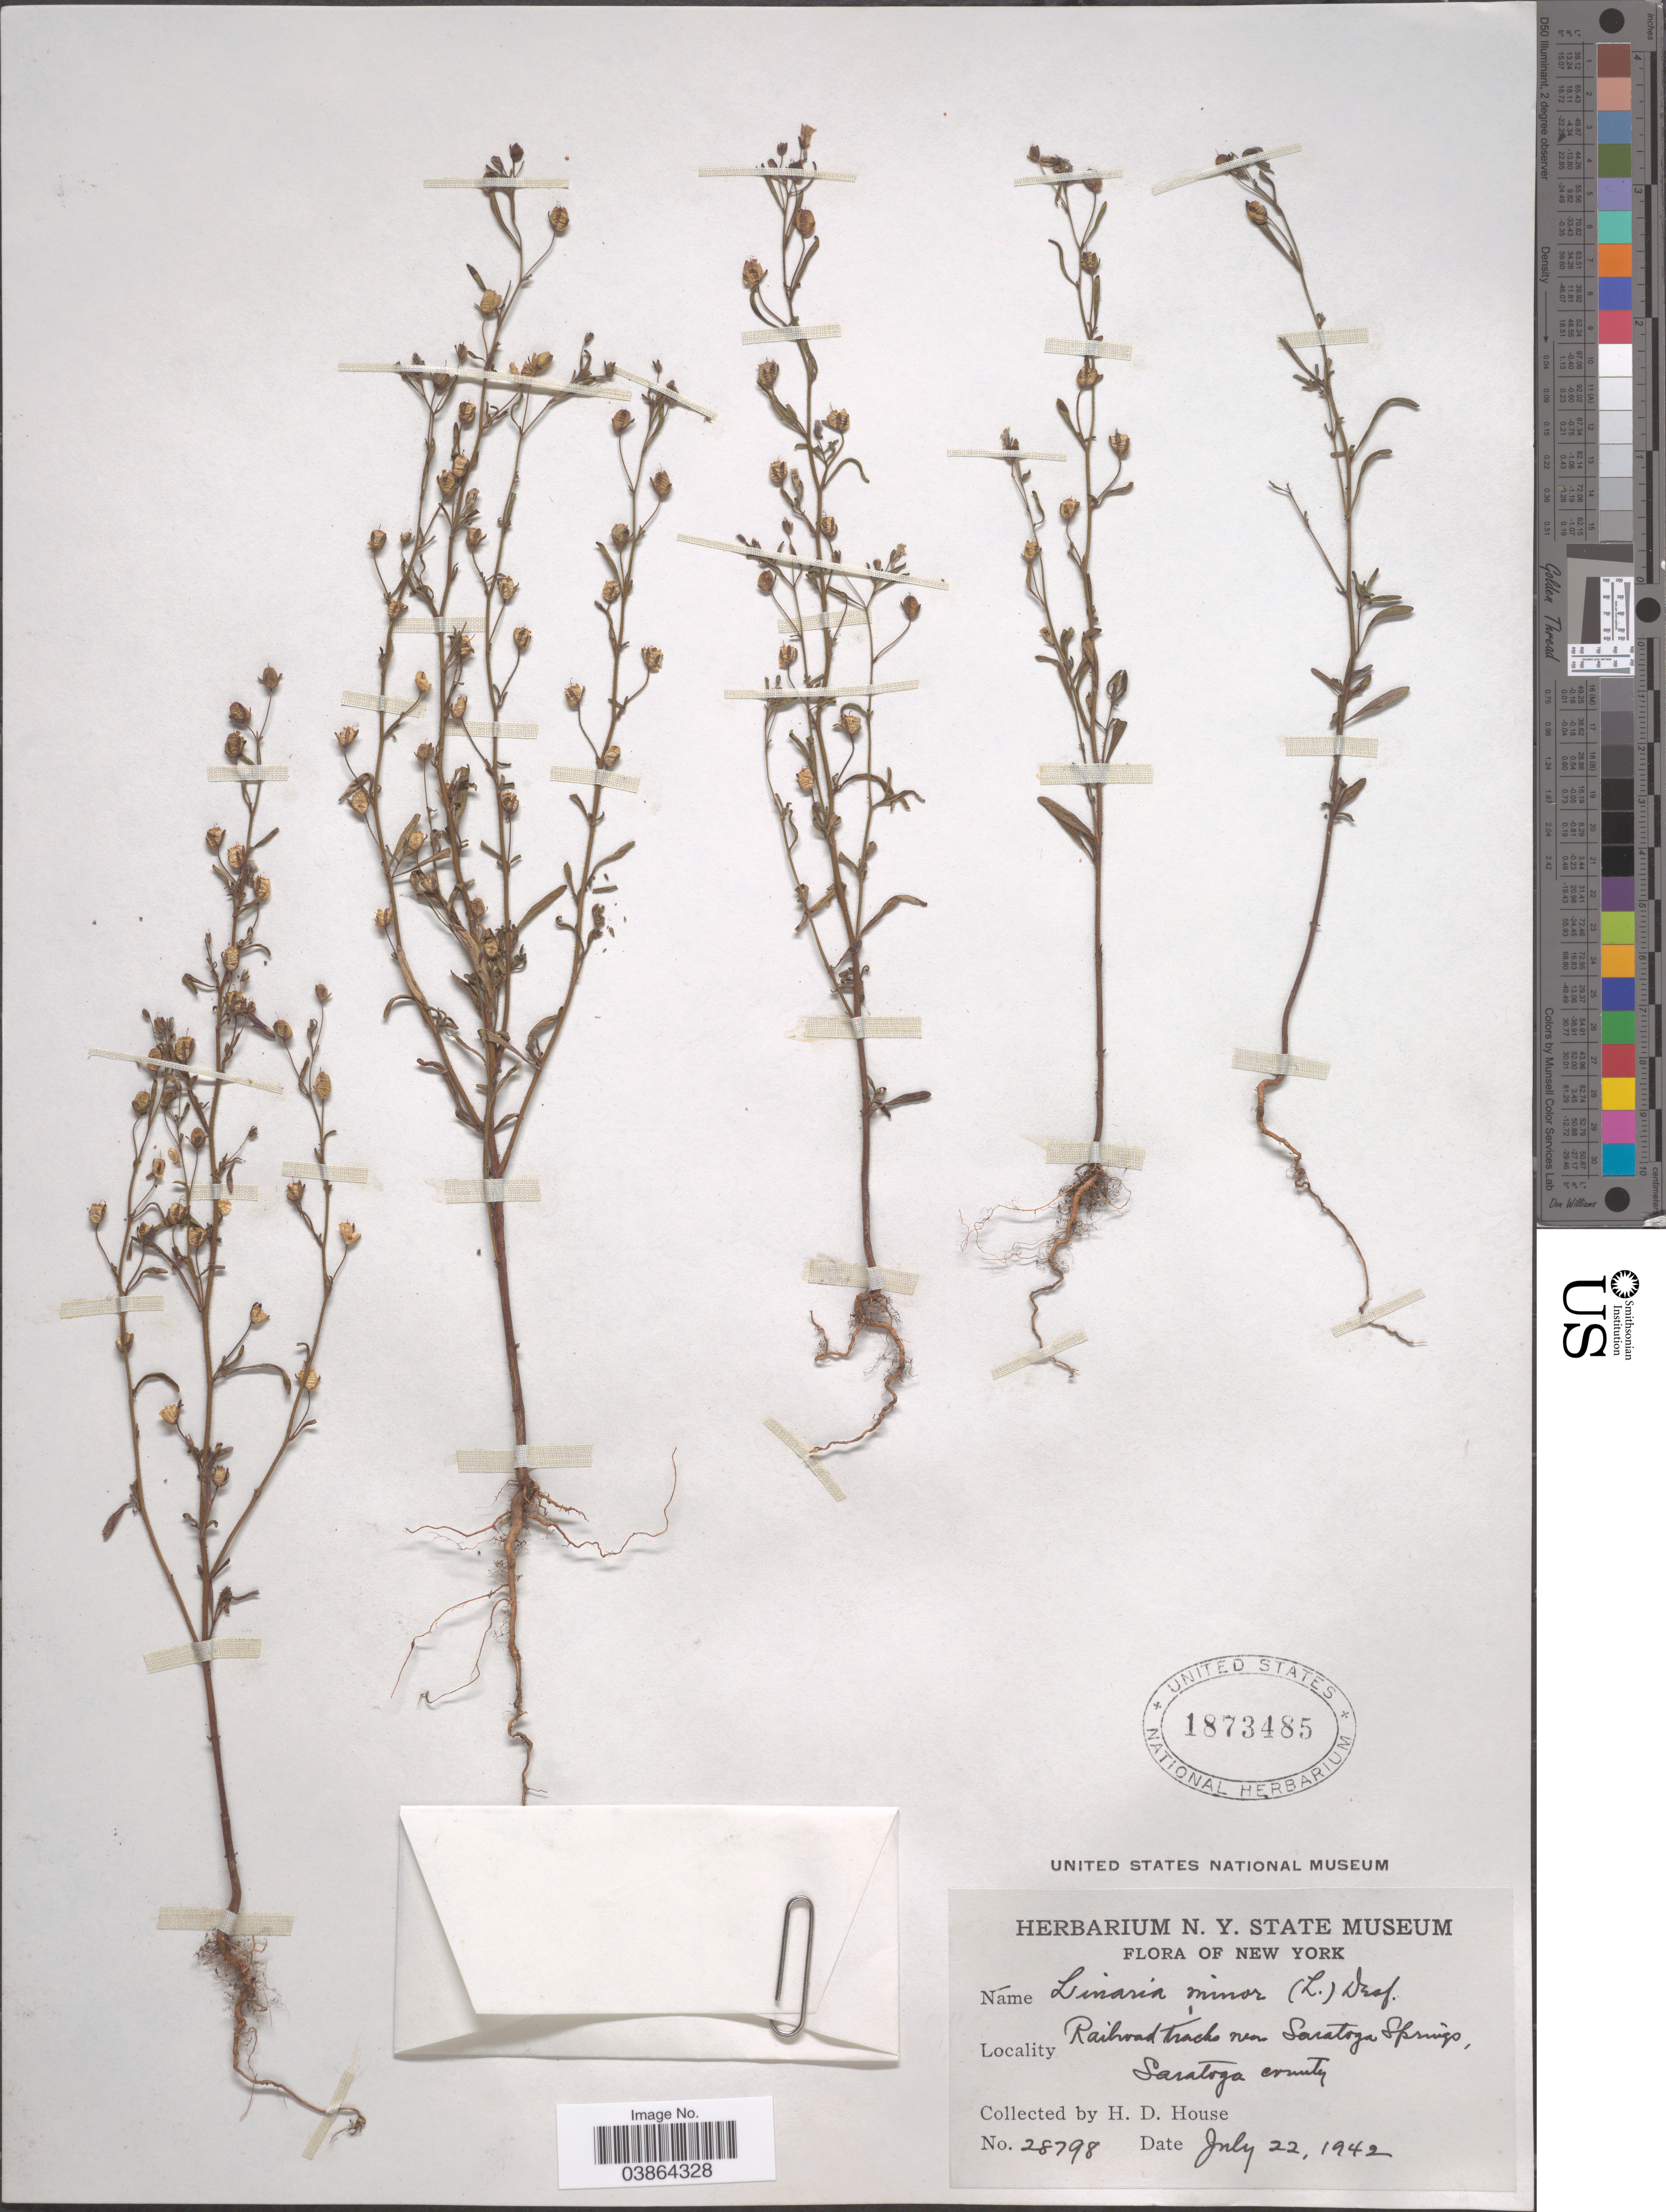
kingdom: Plantae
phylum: Tracheophyta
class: Magnoliopsida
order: Lamiales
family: Plantaginaceae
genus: Chaenorrhinum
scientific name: Chaenorrhinum minor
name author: (L.) Lange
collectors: H. D. House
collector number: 28798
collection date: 1942-07-22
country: United States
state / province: New York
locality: Railroad tracks near Saratoga Springs, Saratoga County.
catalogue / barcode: US 1873485